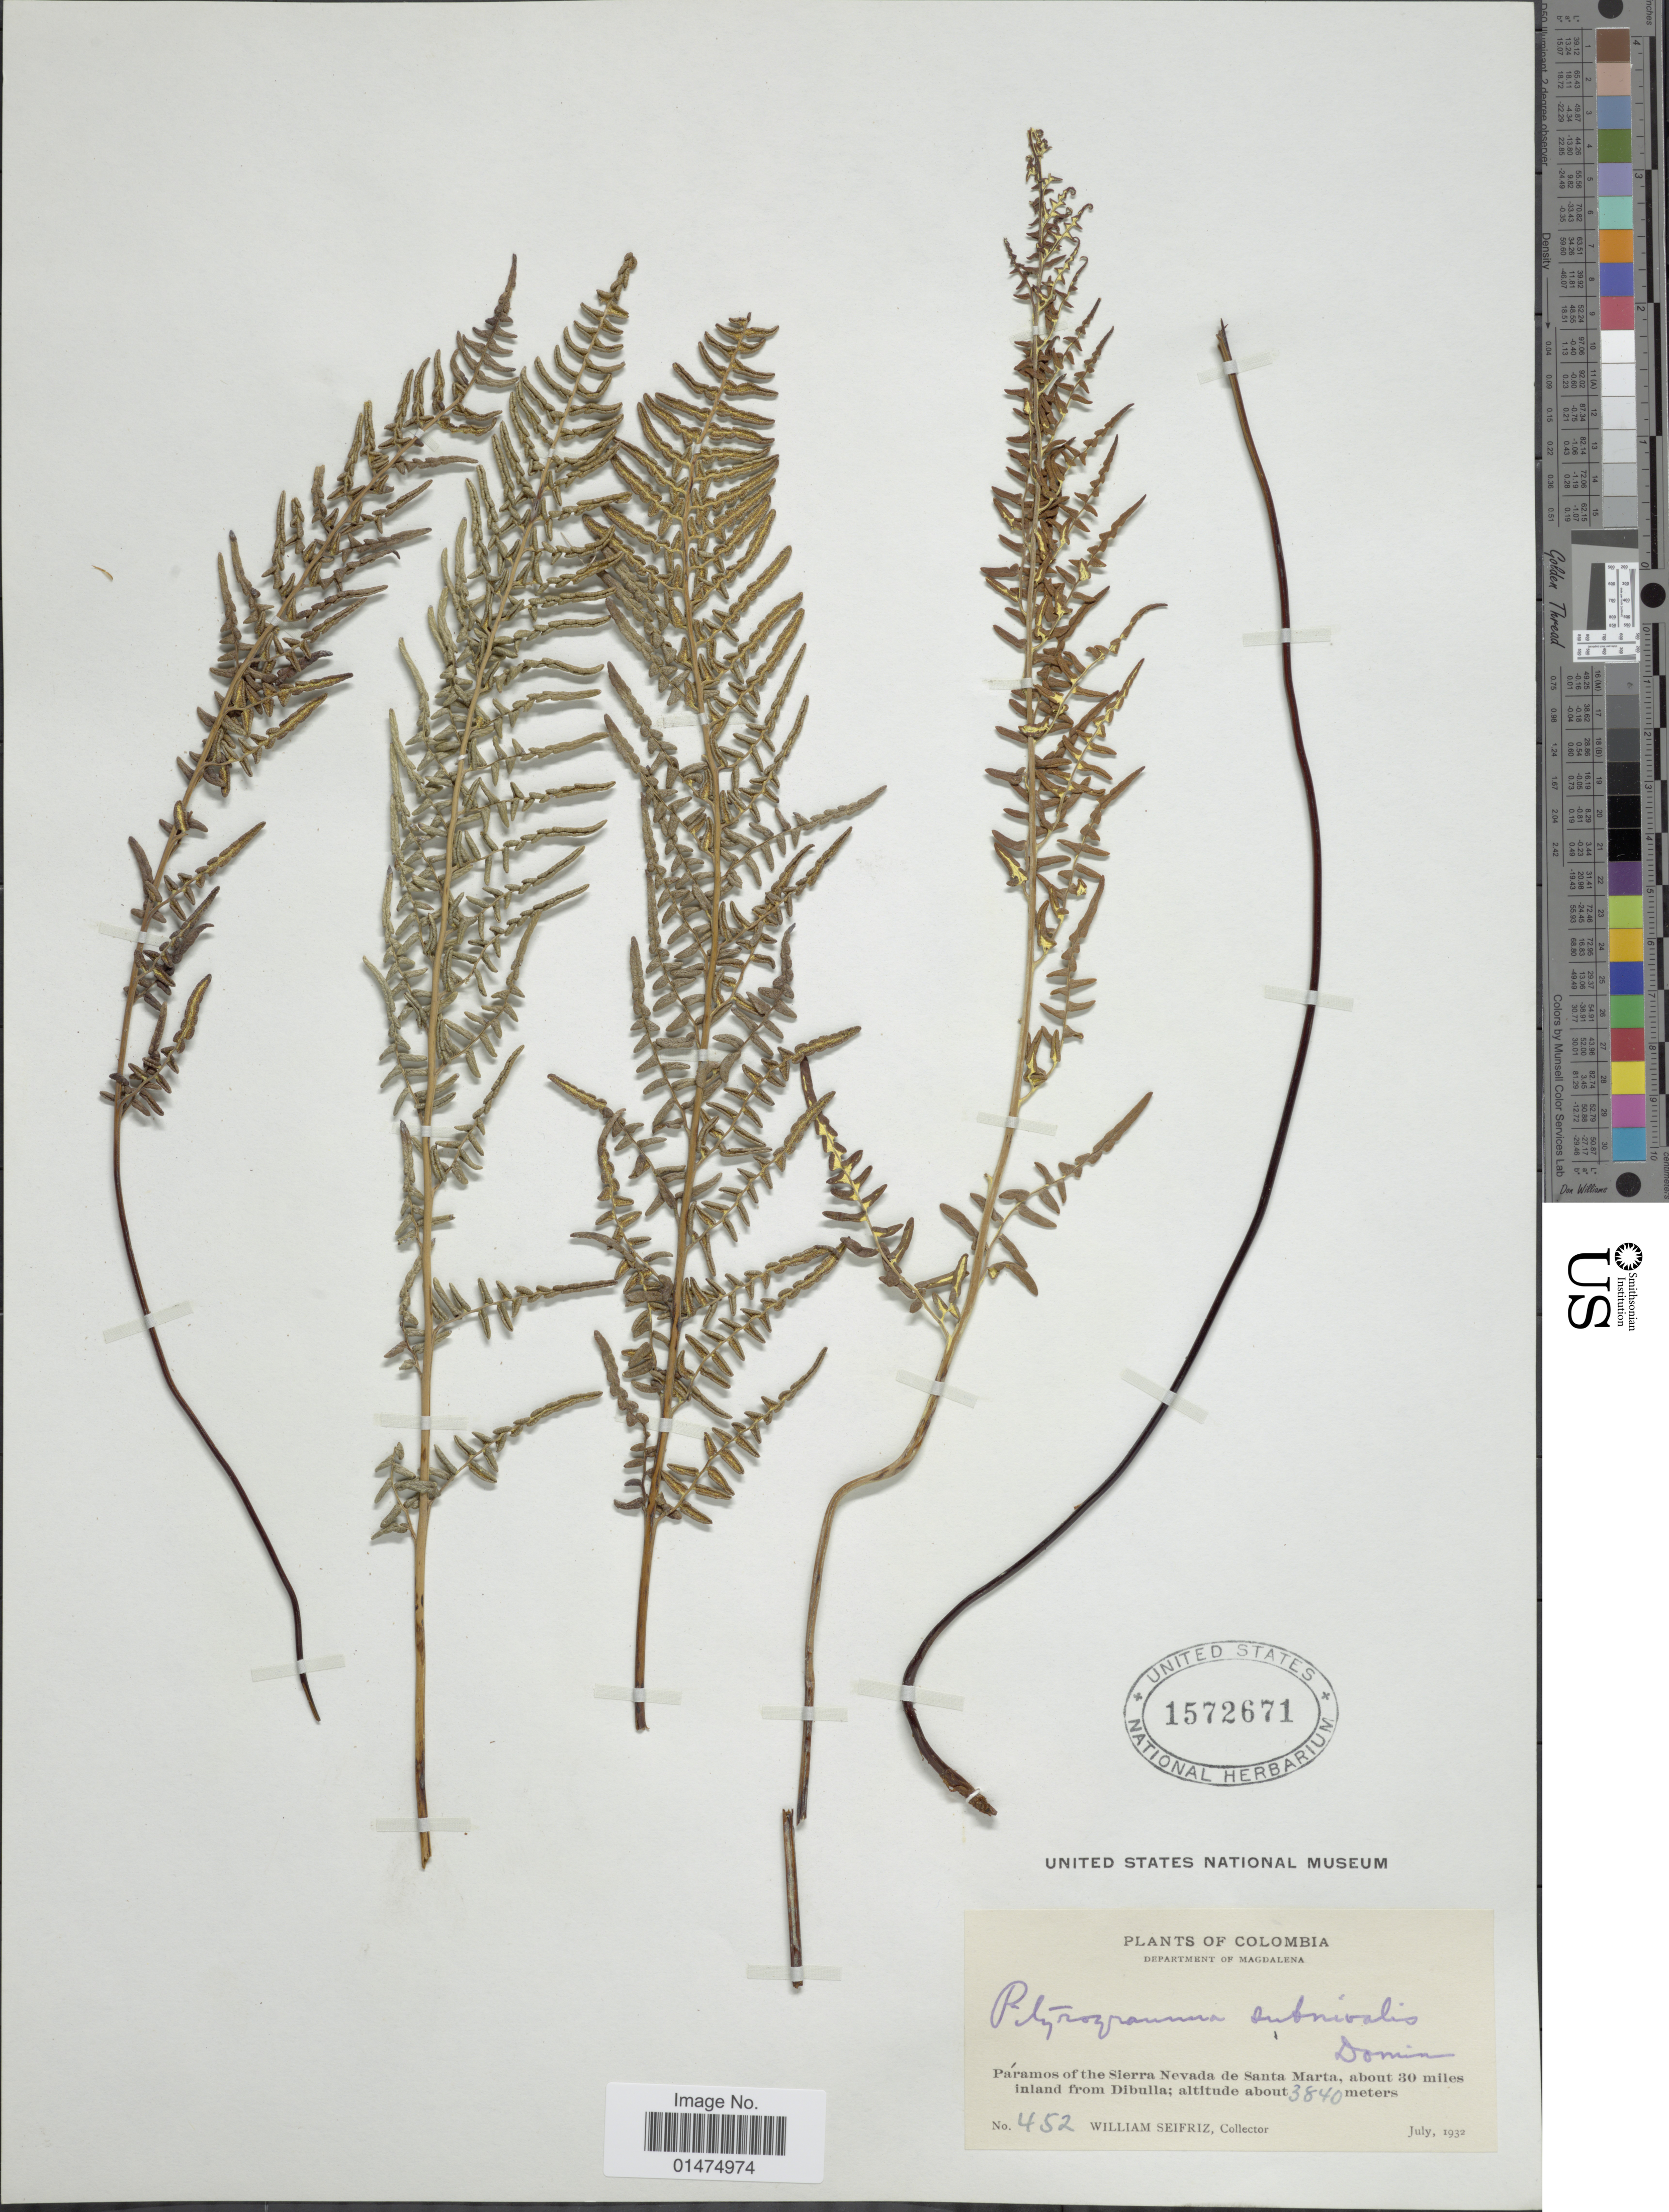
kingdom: Plantae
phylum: Tracheophyta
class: Polypodiopsida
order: Polypodiales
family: Pteridaceae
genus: Pityrogramma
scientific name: Pityrogramma chrysoconia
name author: (Desv.) Maxon ex Domin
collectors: W. Seifriz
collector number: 452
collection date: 1932-07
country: Colombia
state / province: Magdalena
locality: Department of Magdalena, Paramos of the Sierra Nevada de Santa Marta, about 30 miles inland from Dibulla.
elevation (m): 3840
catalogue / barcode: US 1572671